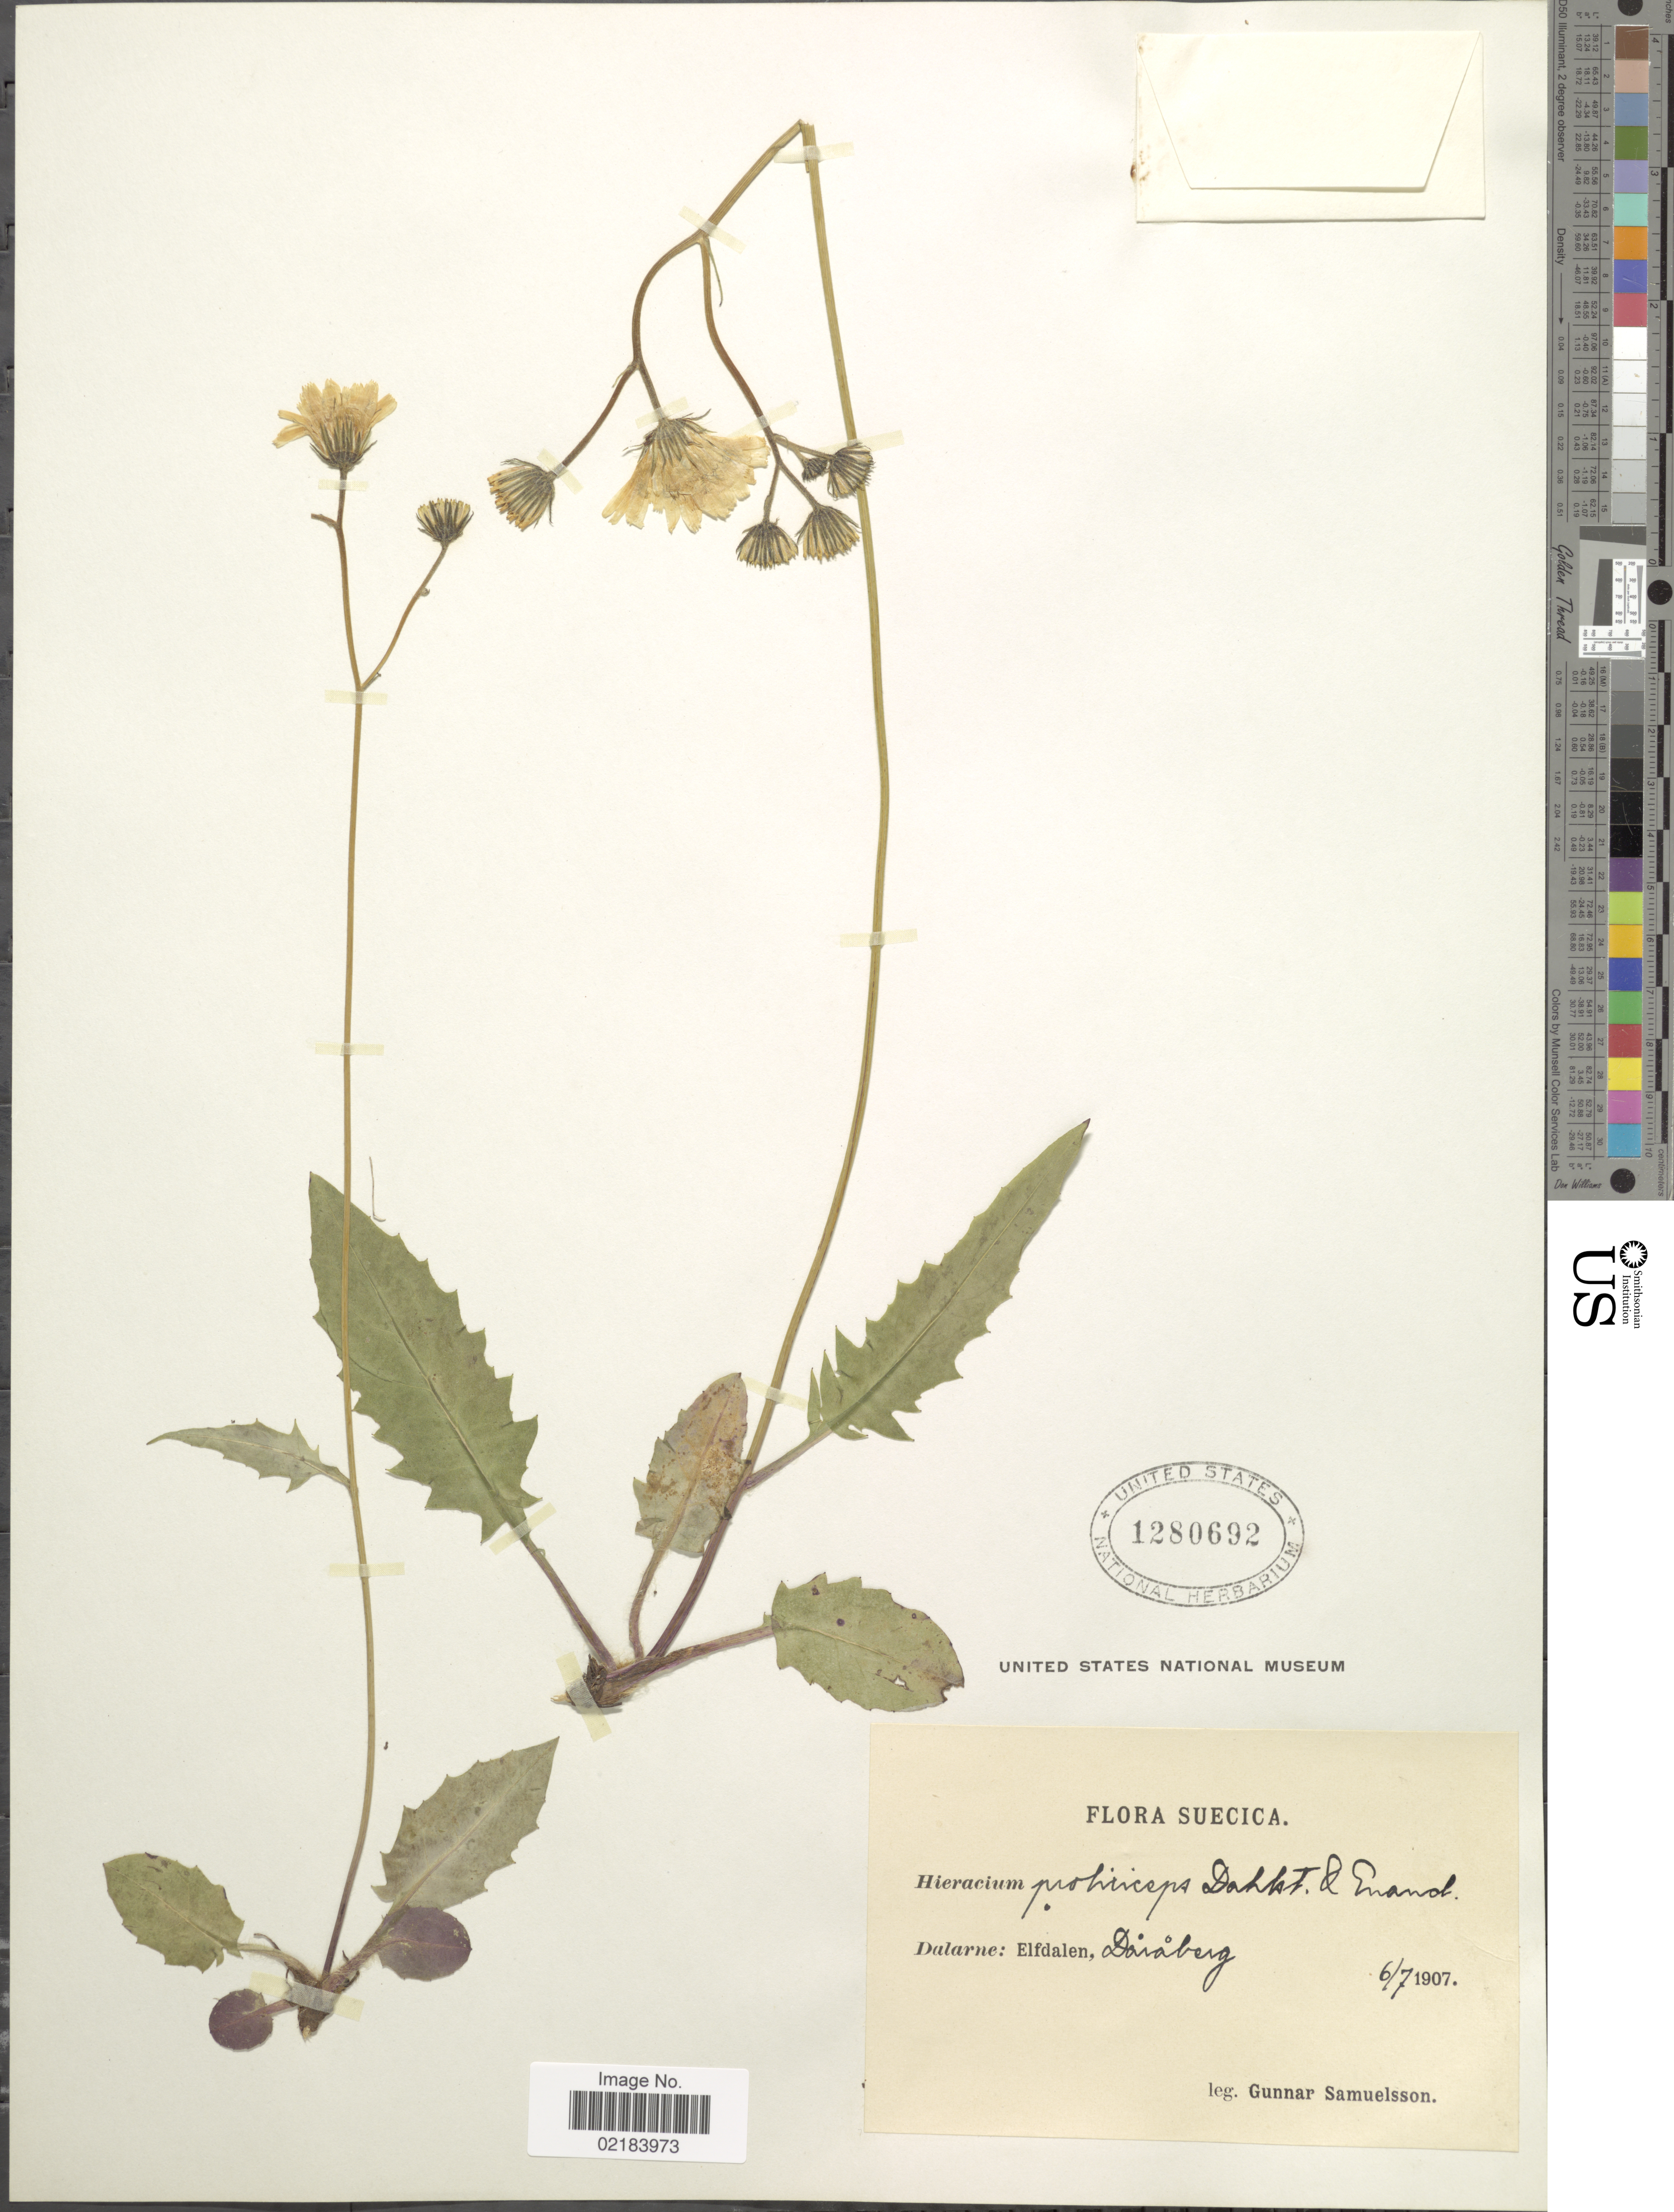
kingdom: Plantae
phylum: Tracheophyta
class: Magnoliopsida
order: Asterales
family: Asteraceae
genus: Hieracium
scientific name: Hieracium prolixiceps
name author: Dahlst. & Enander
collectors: G. Samuelsson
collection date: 1907-07-06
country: Sweden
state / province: Dalarna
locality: Elfdalen, Dalarne; Daraberg, Suecica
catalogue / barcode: US 1280692